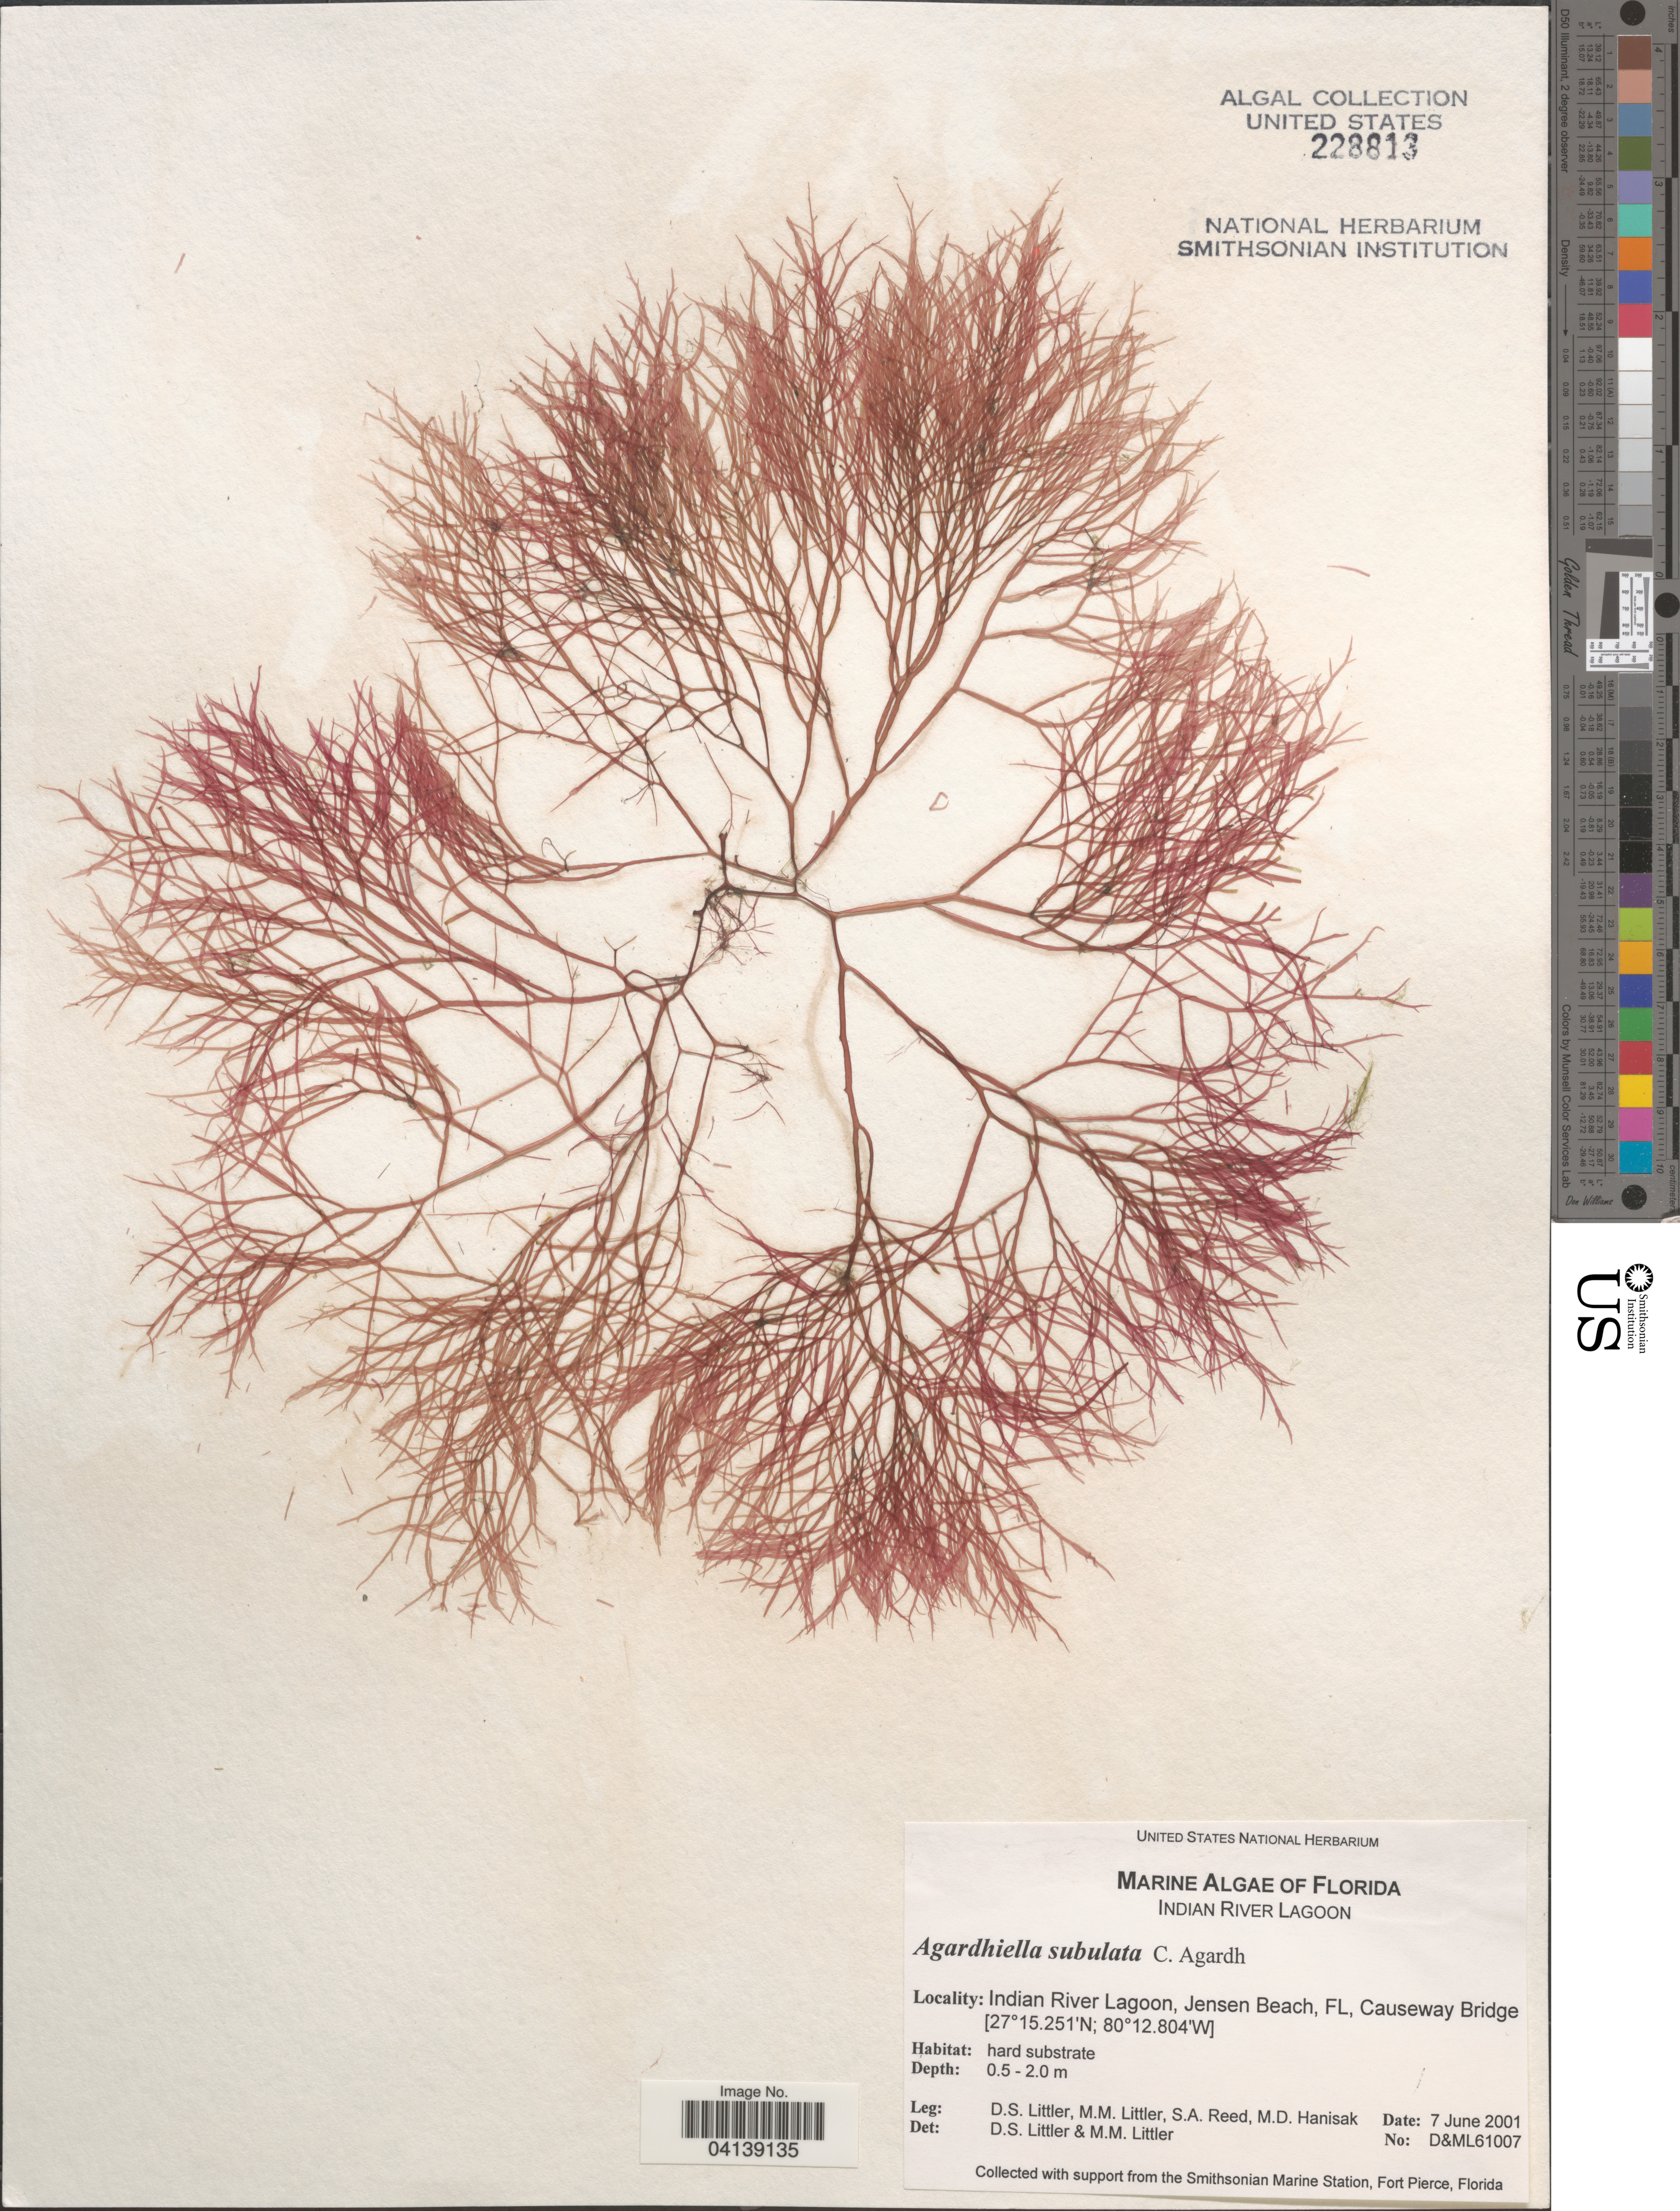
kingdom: Plantae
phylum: Rhodophyta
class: Florideophyceae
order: Gigartinales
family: Solieriaceae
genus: Agardhiella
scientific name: Agardhiella subulata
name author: (C. Agardh) G.T.Kraft & M.J. Wynne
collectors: D. S. Littler, S. Reed & M. Hanisak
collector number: D&ML61007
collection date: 2001-06-07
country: United States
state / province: Florida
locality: Indian River Lagoon, Jensen Beach, Causeway Bridge.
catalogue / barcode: US 228813